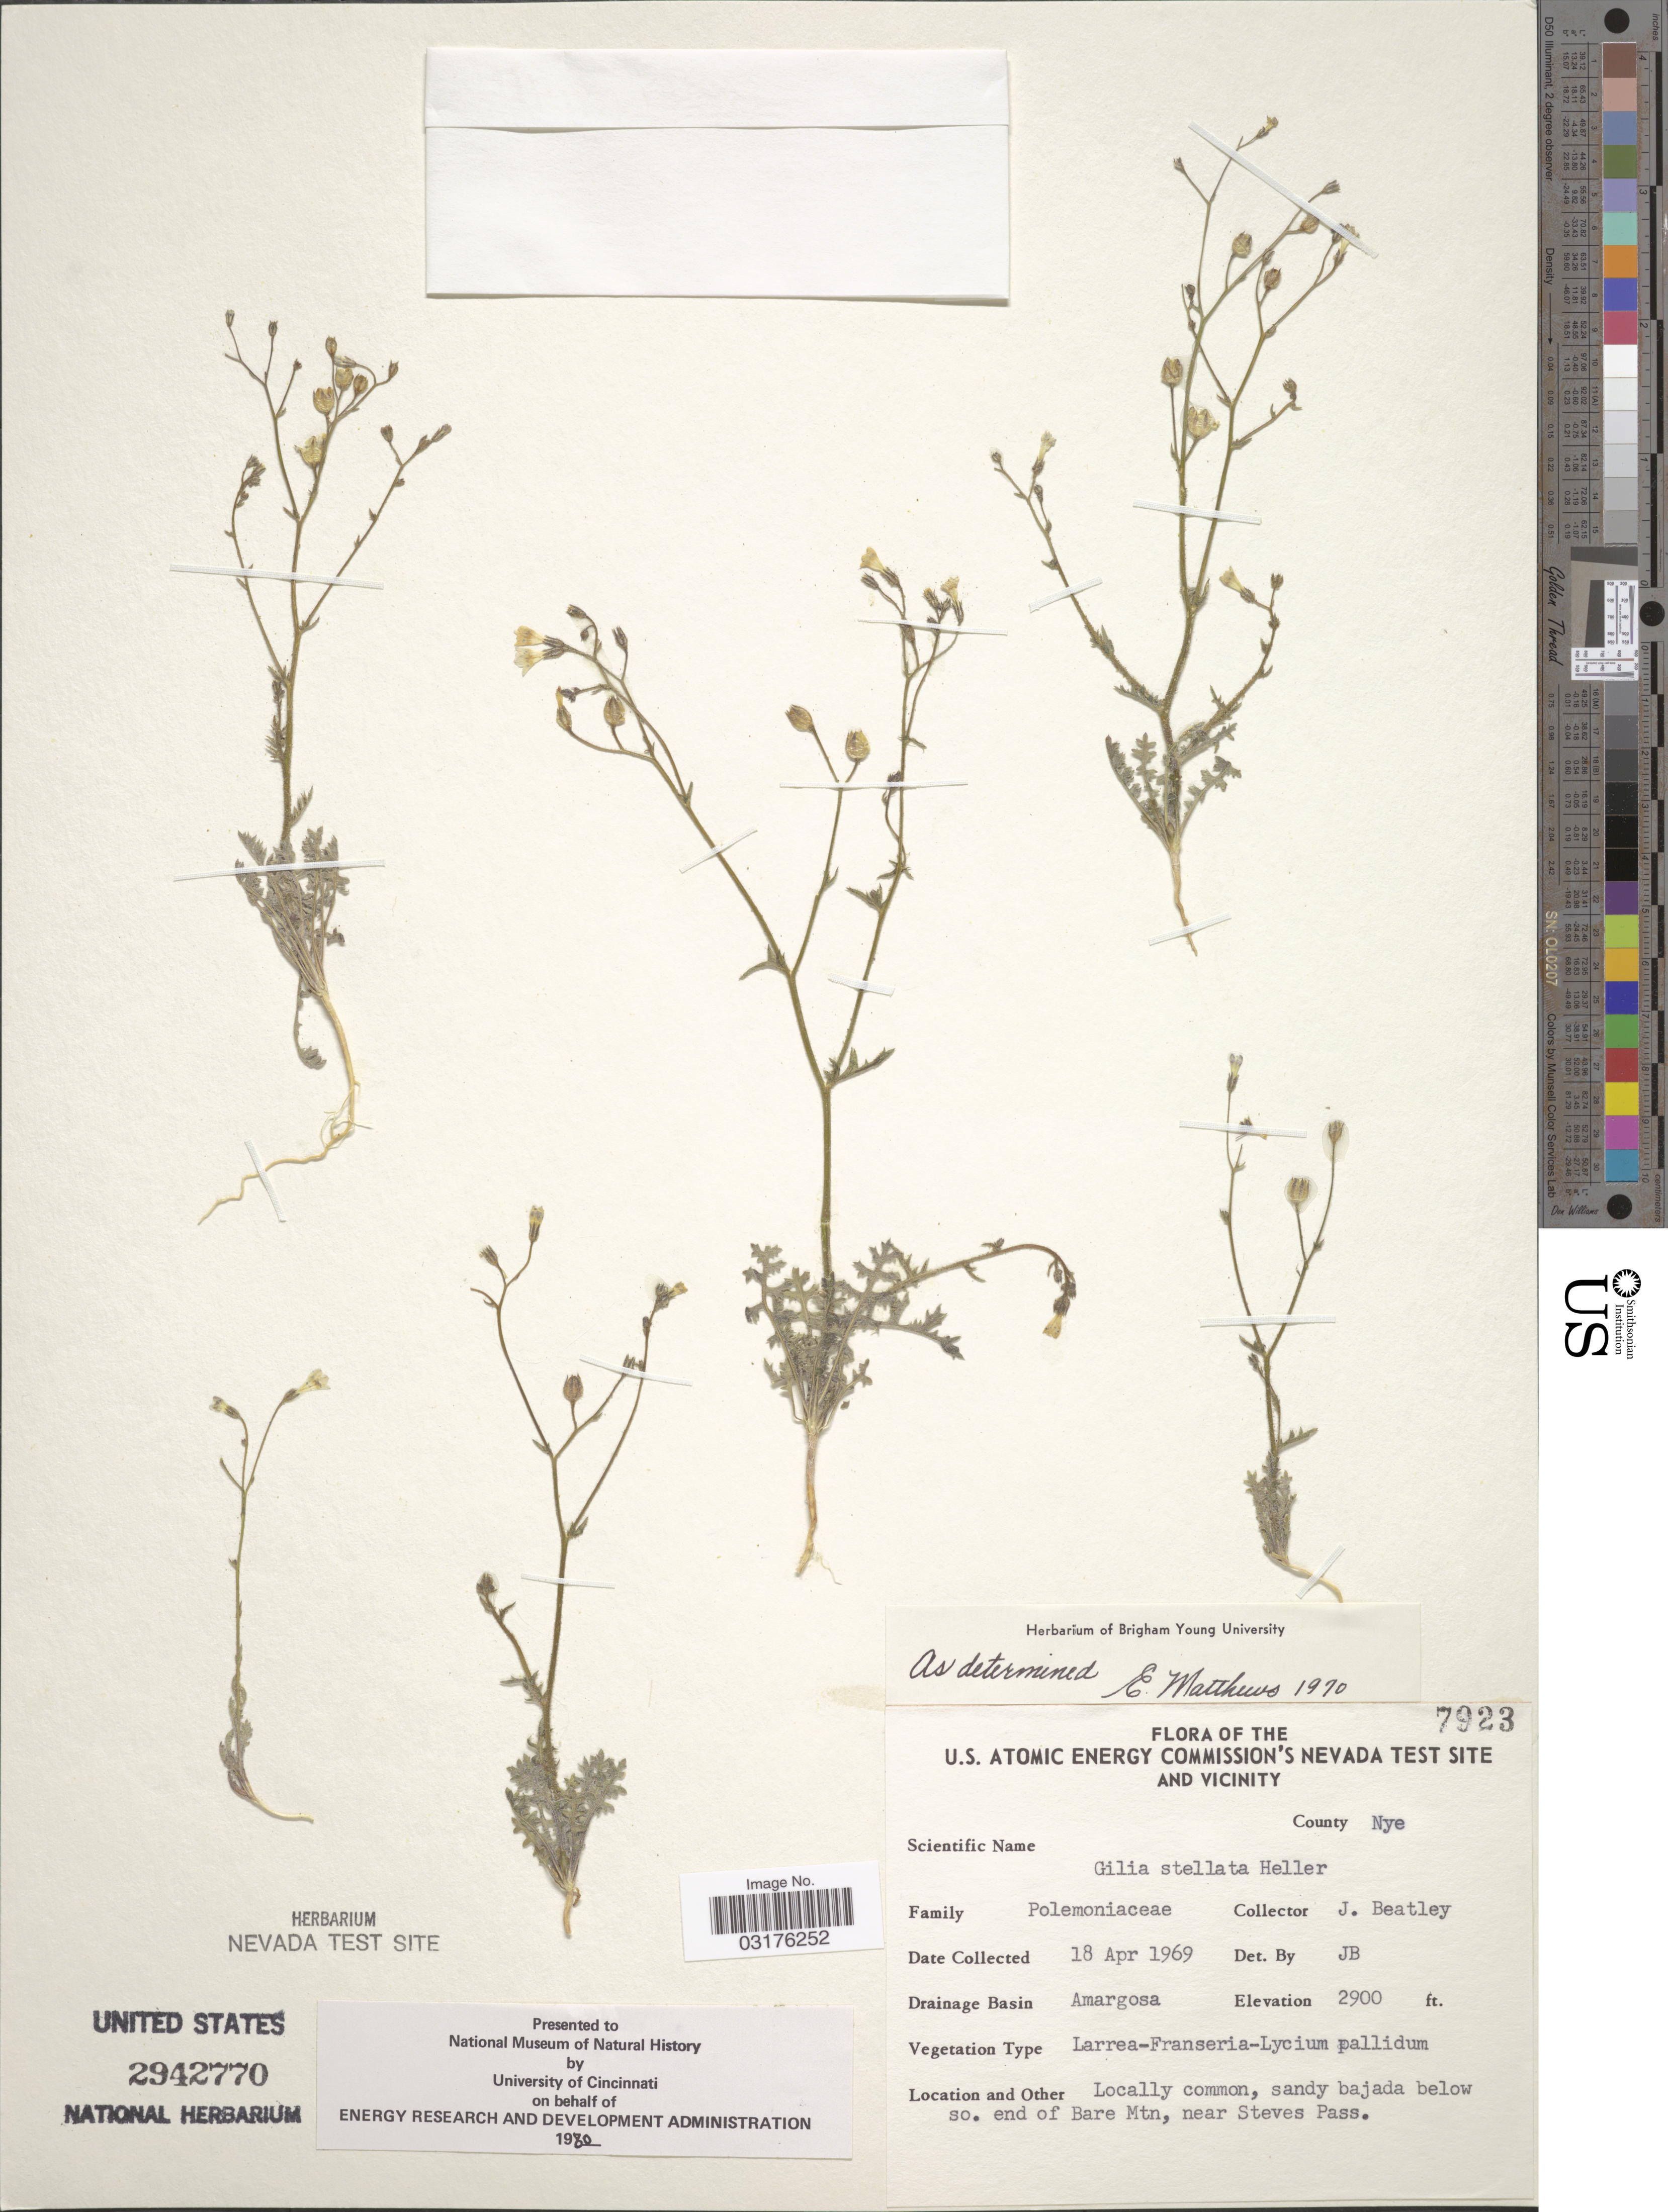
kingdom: Plantae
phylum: Tracheophyta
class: Magnoliopsida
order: Ericales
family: Polemoniaceae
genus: Gilia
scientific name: Gilia stellata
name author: A. Heller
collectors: J. C. Beatley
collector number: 7923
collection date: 1969-04-18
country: United States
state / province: Nevada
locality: The U.S. Atomic Energy Commission's Nevada Test Site And Vicinity, County Nye, Drainage Basin Amargosa, Locally common, sandy bajada below so. end of Bare Mtn, near Steves Pass.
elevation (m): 884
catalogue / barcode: US 2942770